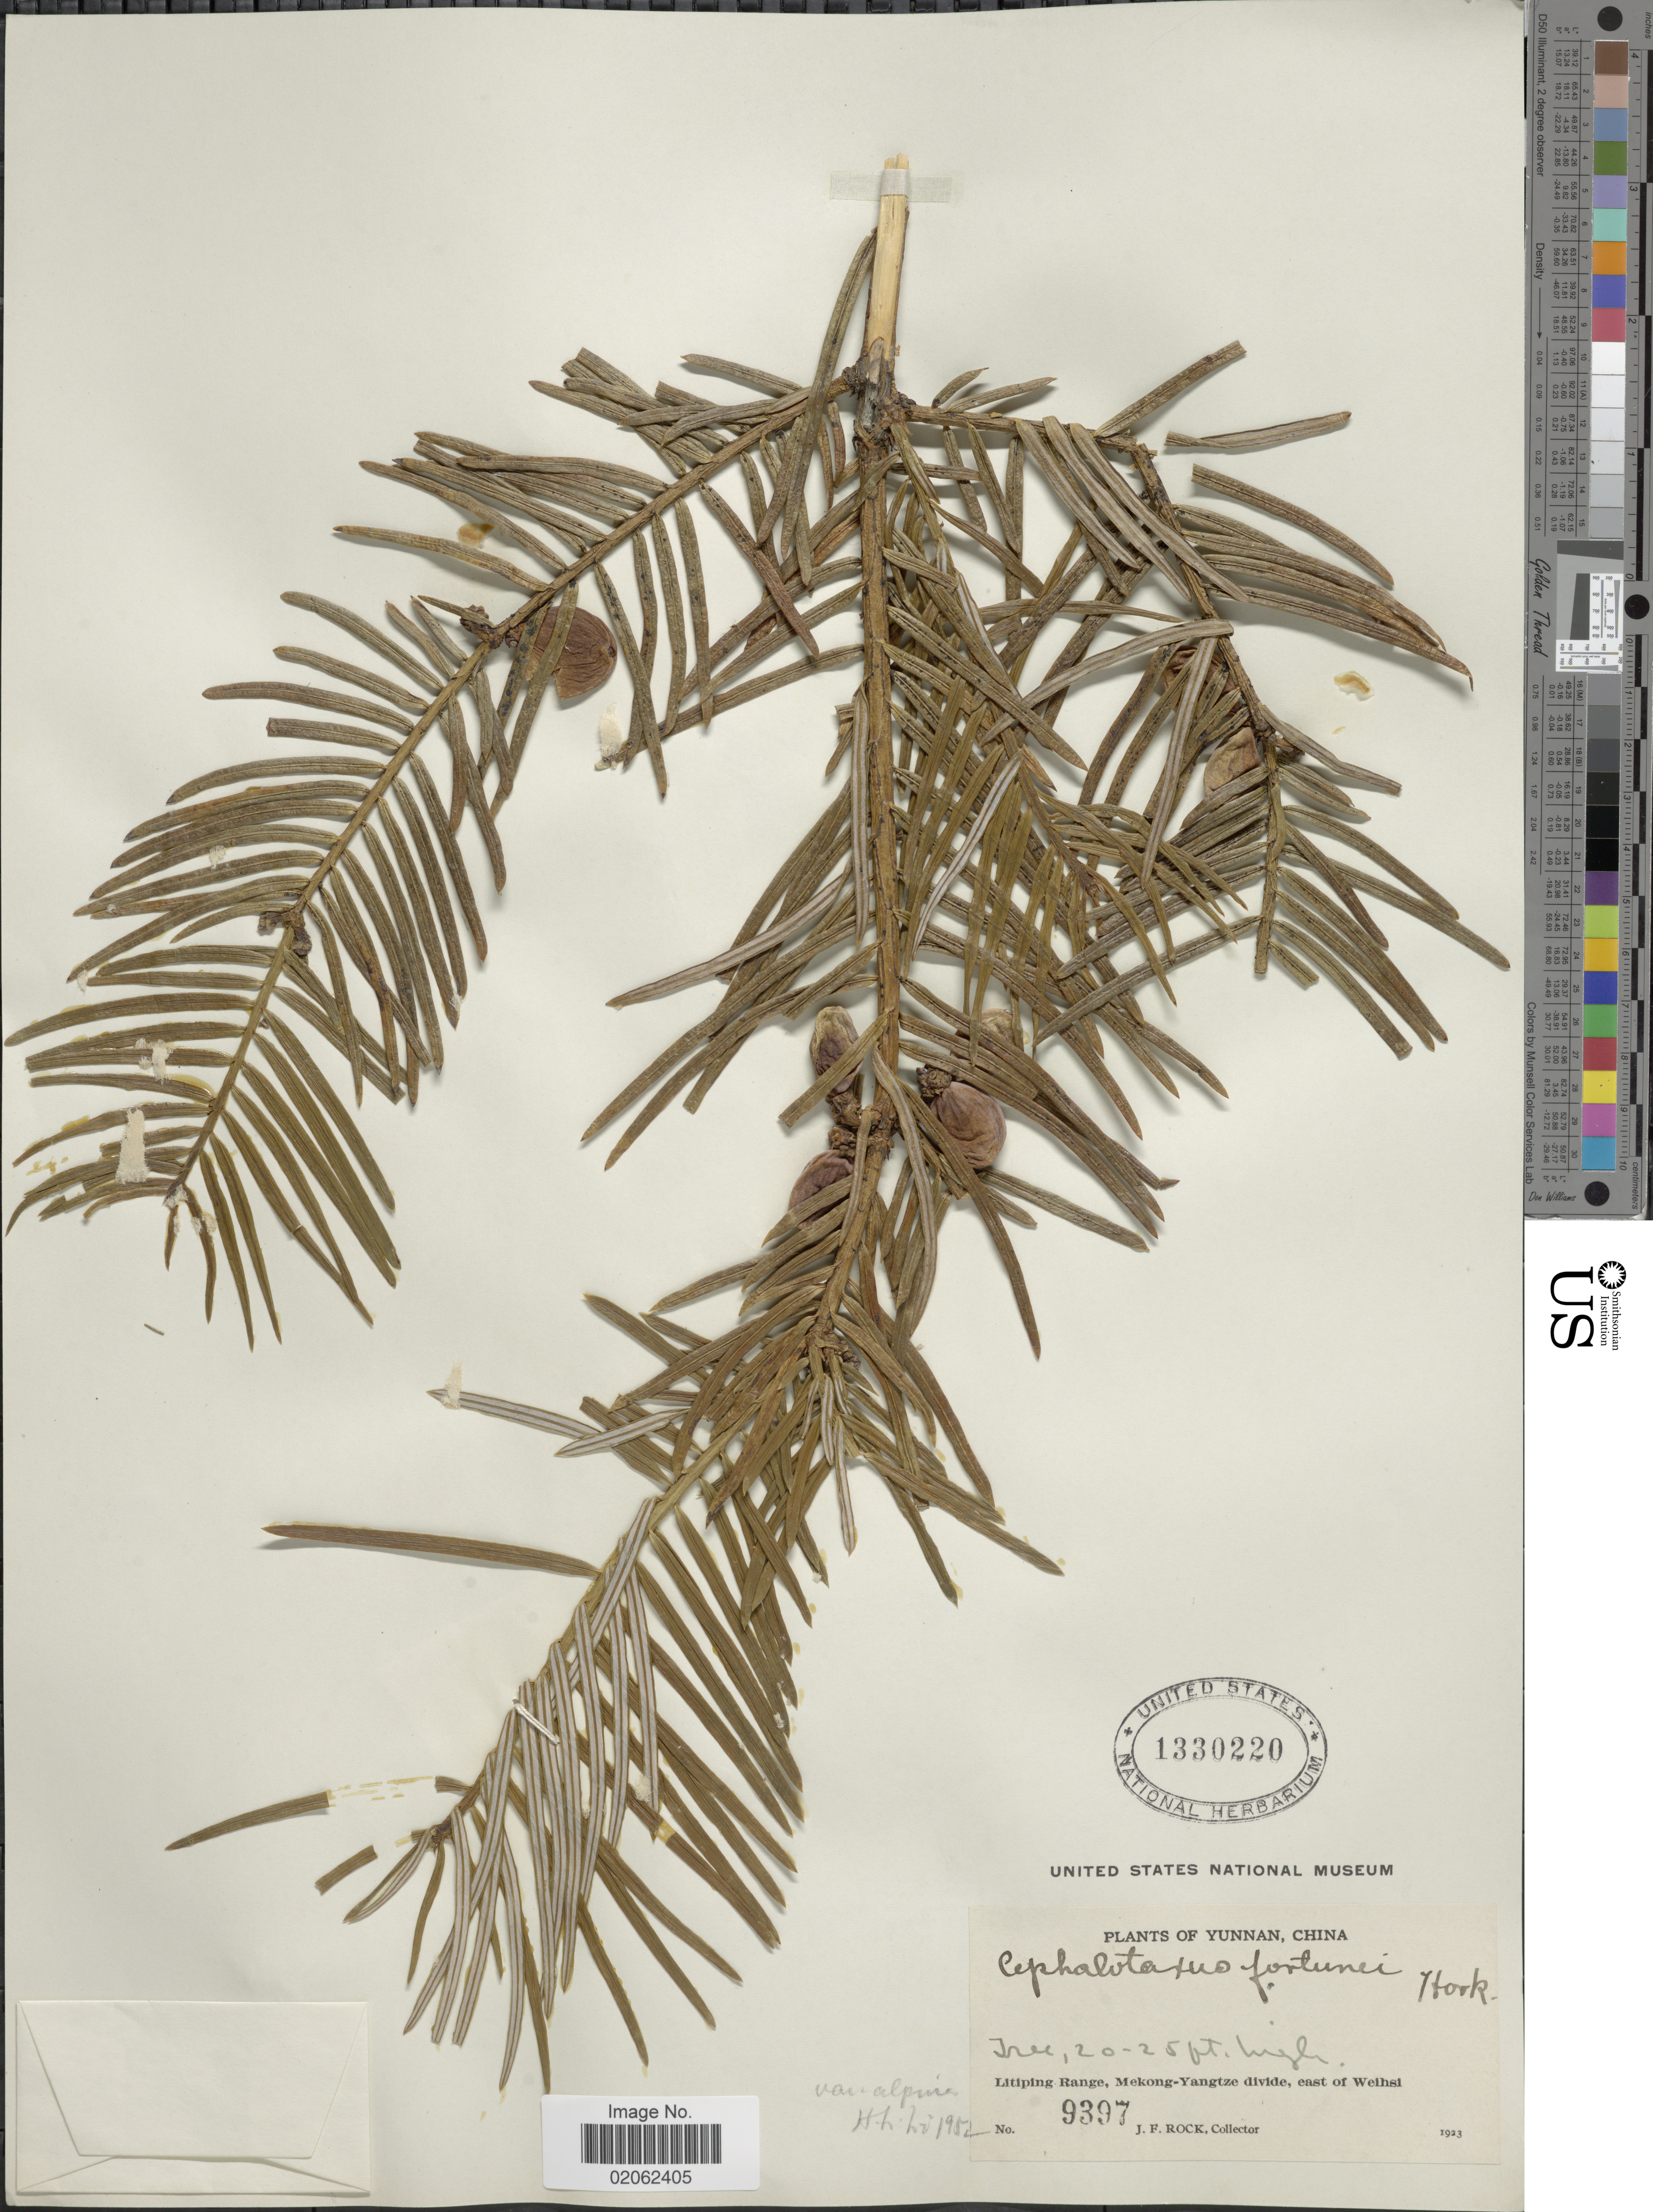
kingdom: Plantae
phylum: Tracheophyta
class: Pinopsida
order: Pinales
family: Cephalotaxaceae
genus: Cephalotaxus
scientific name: Cephalotaxus fortunei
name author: Hook.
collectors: J. Rock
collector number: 9397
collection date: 1923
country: China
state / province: Yunnan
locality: Litiping Range, Mekong-Yangtze divide, east of Weihsi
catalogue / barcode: US 1330220